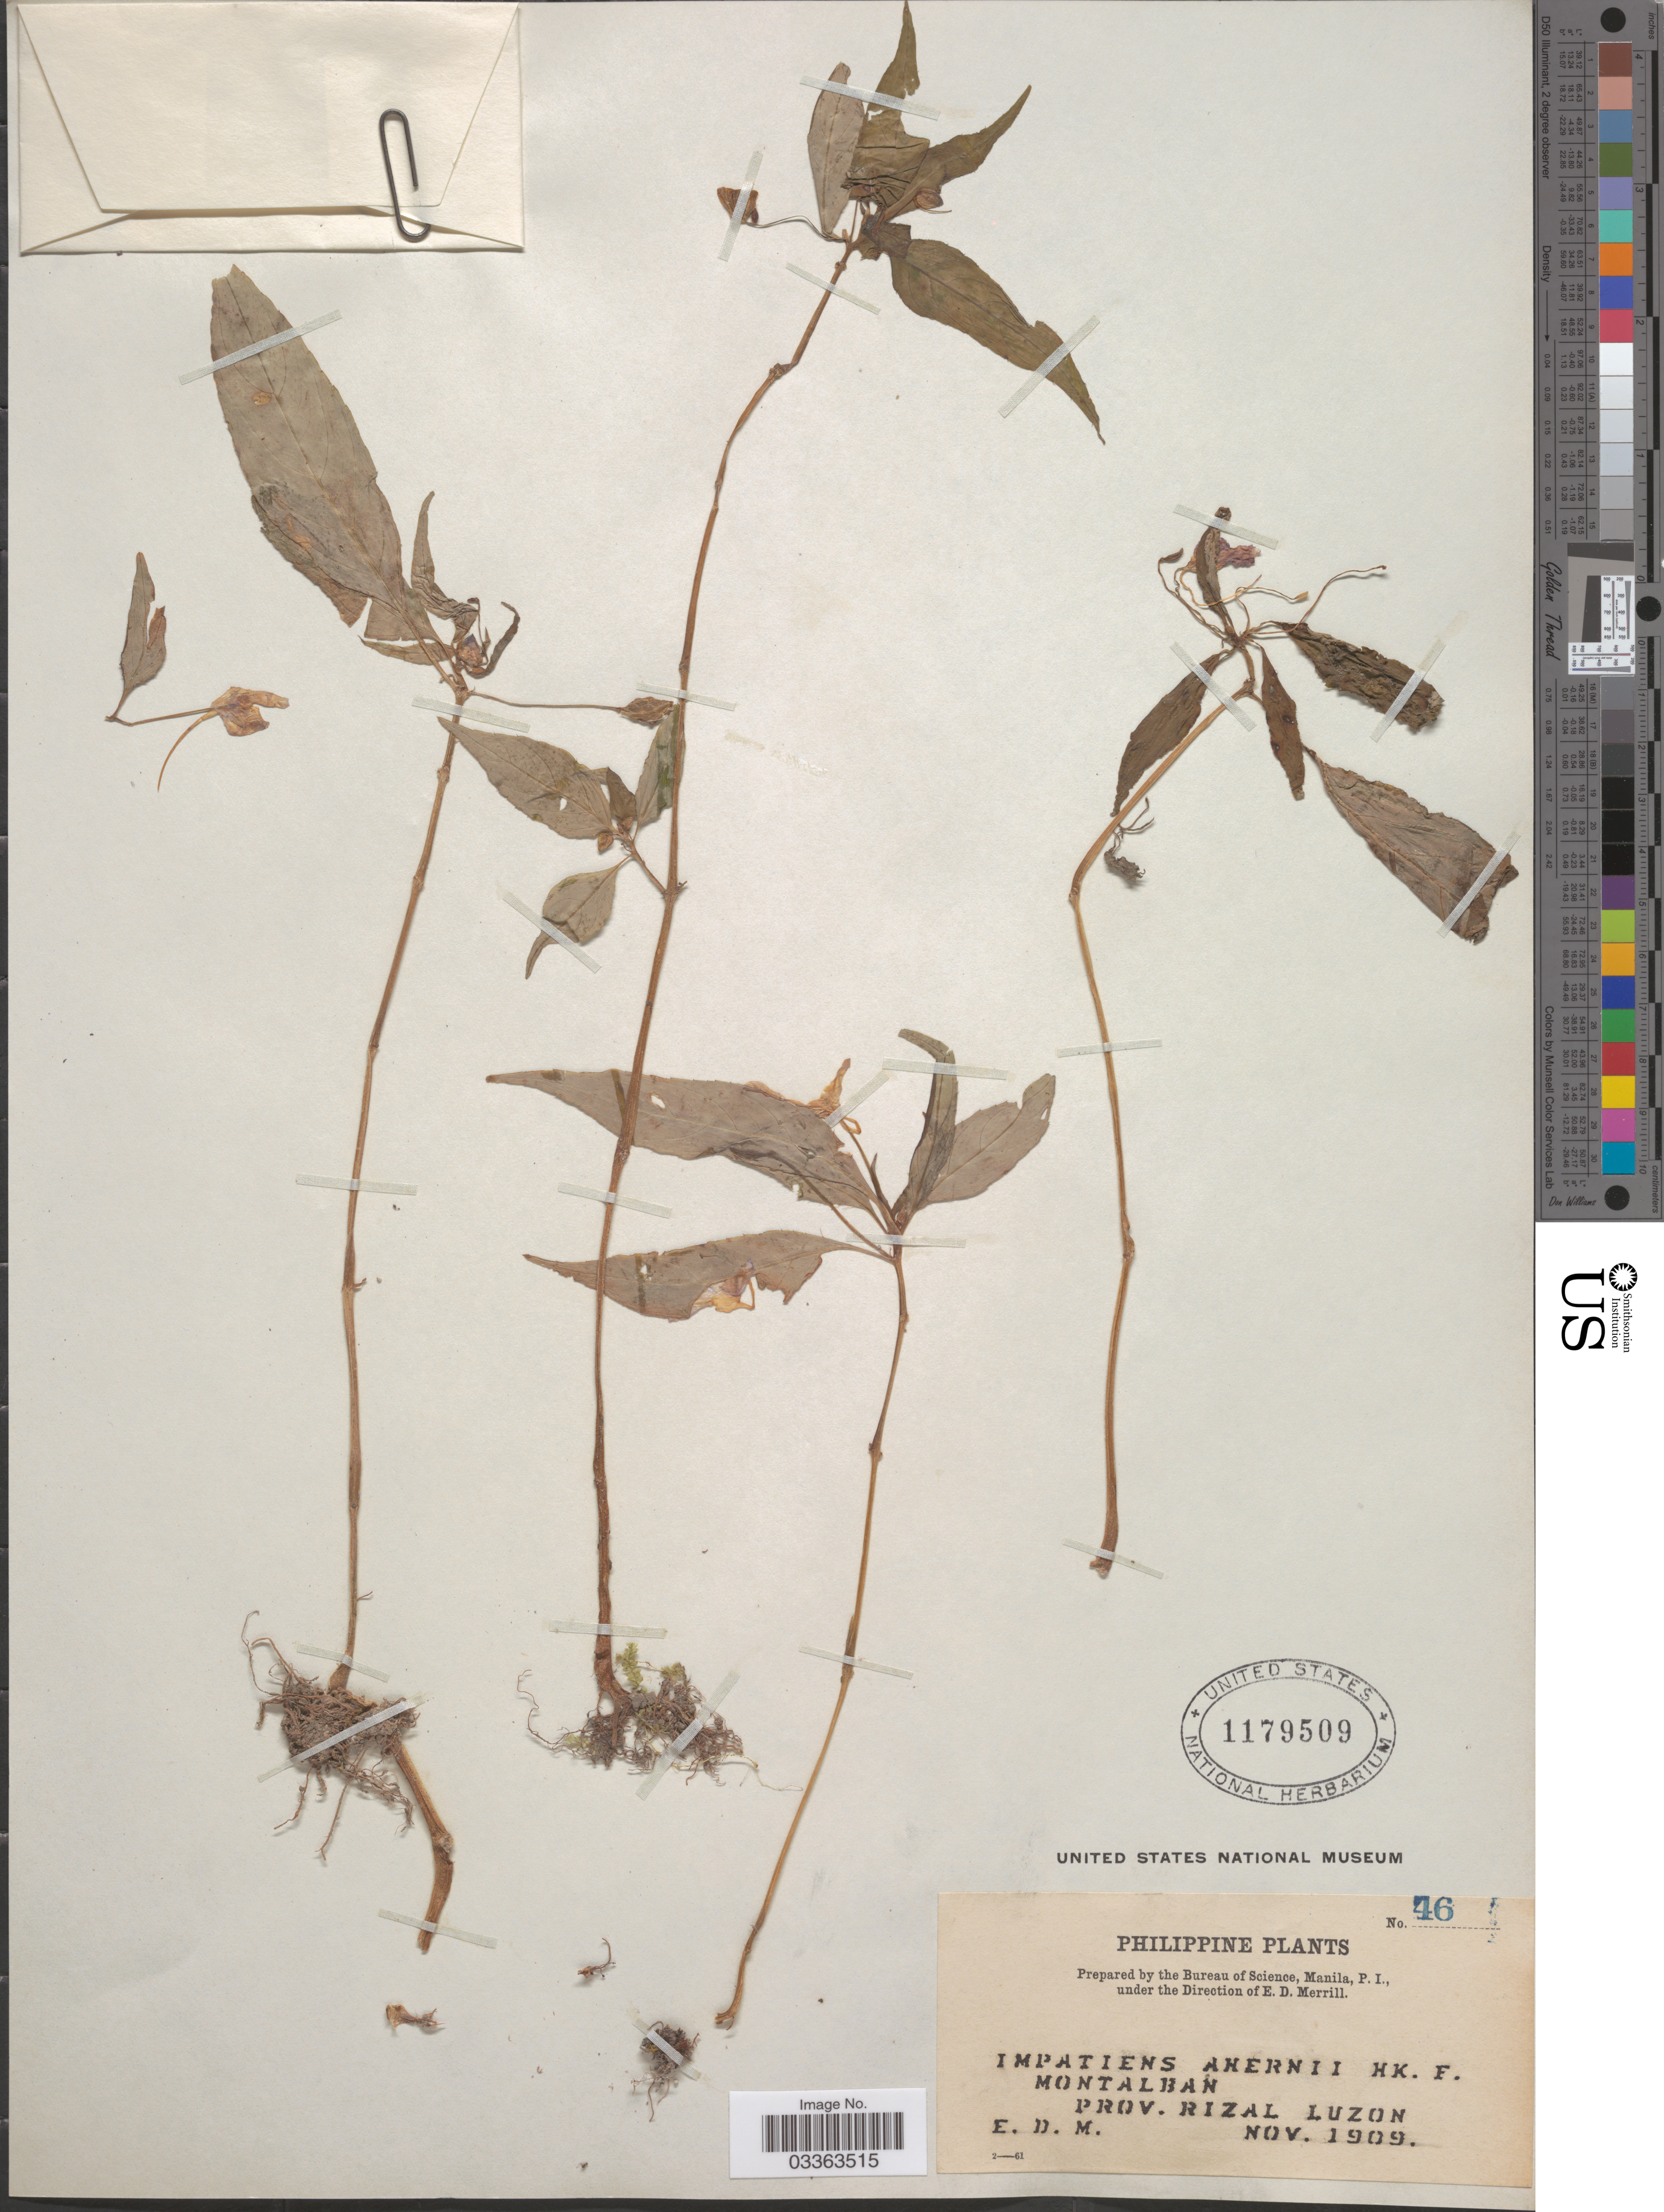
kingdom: Plantae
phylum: Tracheophyta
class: Magnoliopsida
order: Ericales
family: Balsaminaceae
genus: Impatiens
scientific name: Impatiens ahernii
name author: Hook. f.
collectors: A. D. E. Elmer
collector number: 46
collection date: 1909-11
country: Philippines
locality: Montalban, Prov. Rizal, Luzon.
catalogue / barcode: US 1179509